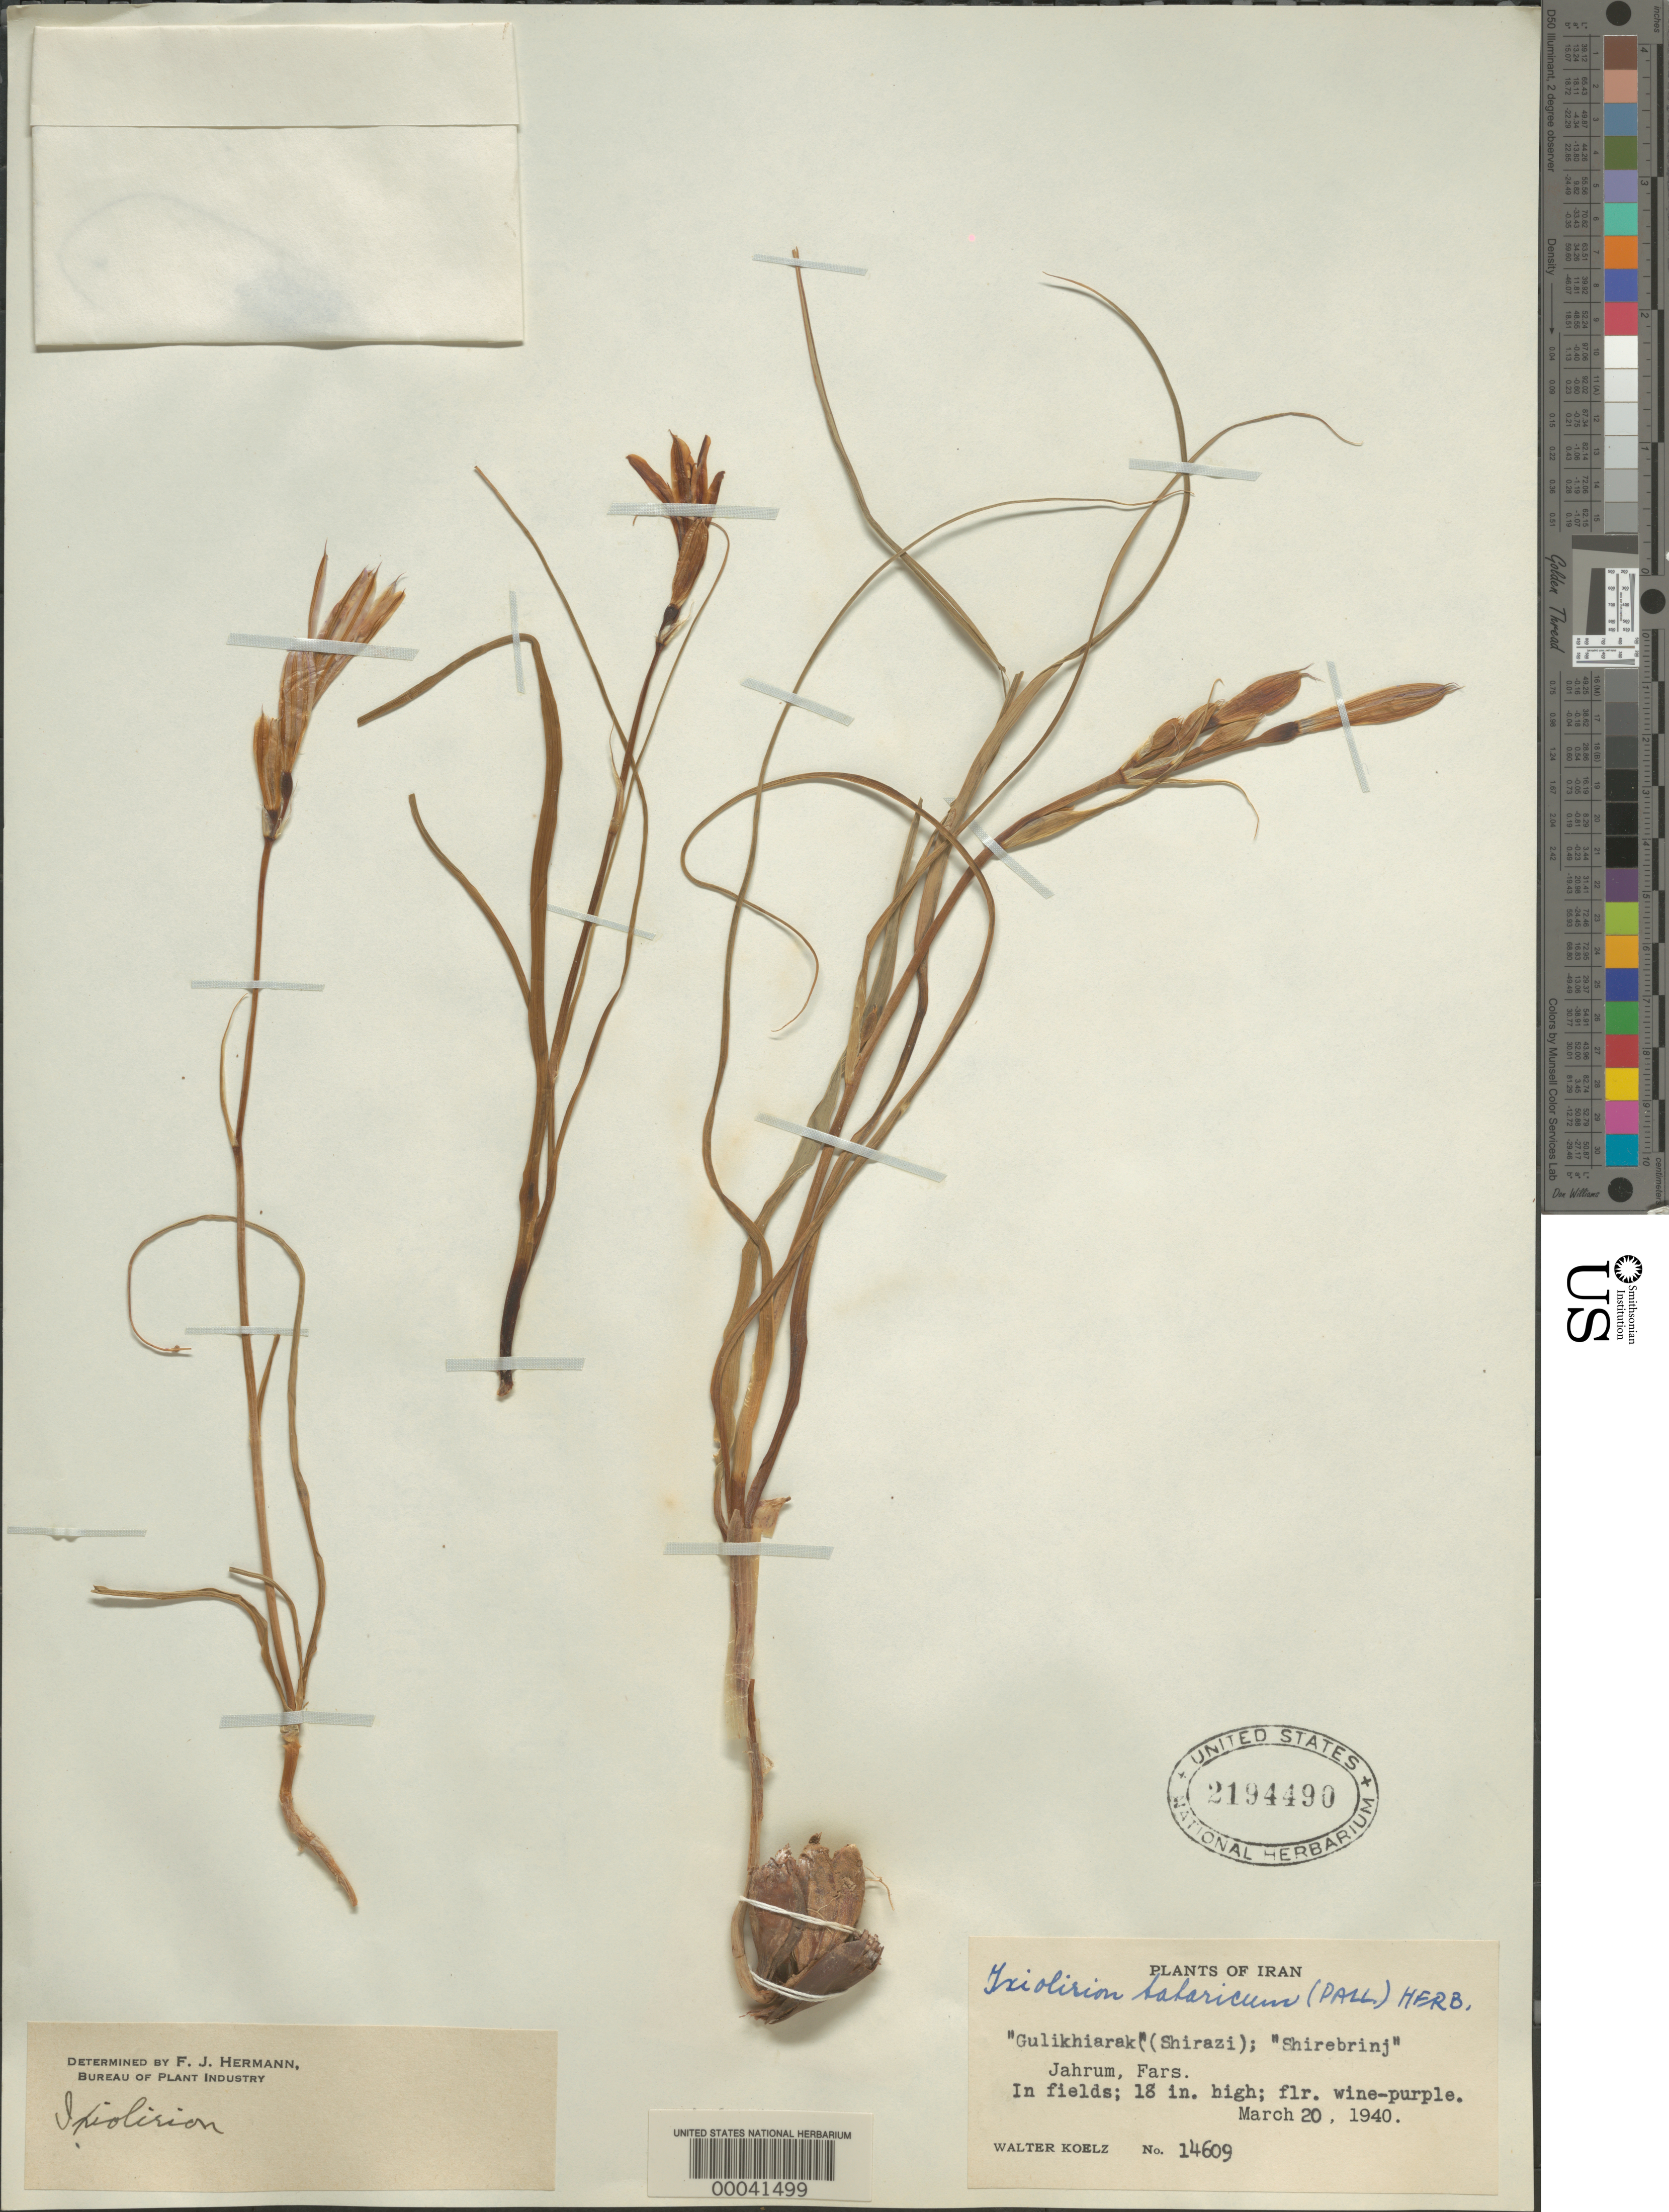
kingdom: Plantae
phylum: Tracheophyta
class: Liliopsida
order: Asparagales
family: Ixioliriaceae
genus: Ixiolirion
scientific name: Ixiolirion tataricum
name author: (Pall.) Schult. & Schult. f.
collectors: W. N. Koelz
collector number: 14609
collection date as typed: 20 May 1940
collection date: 1940-05-20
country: Iran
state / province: Fars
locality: Jahrum, fars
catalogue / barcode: US 2194490